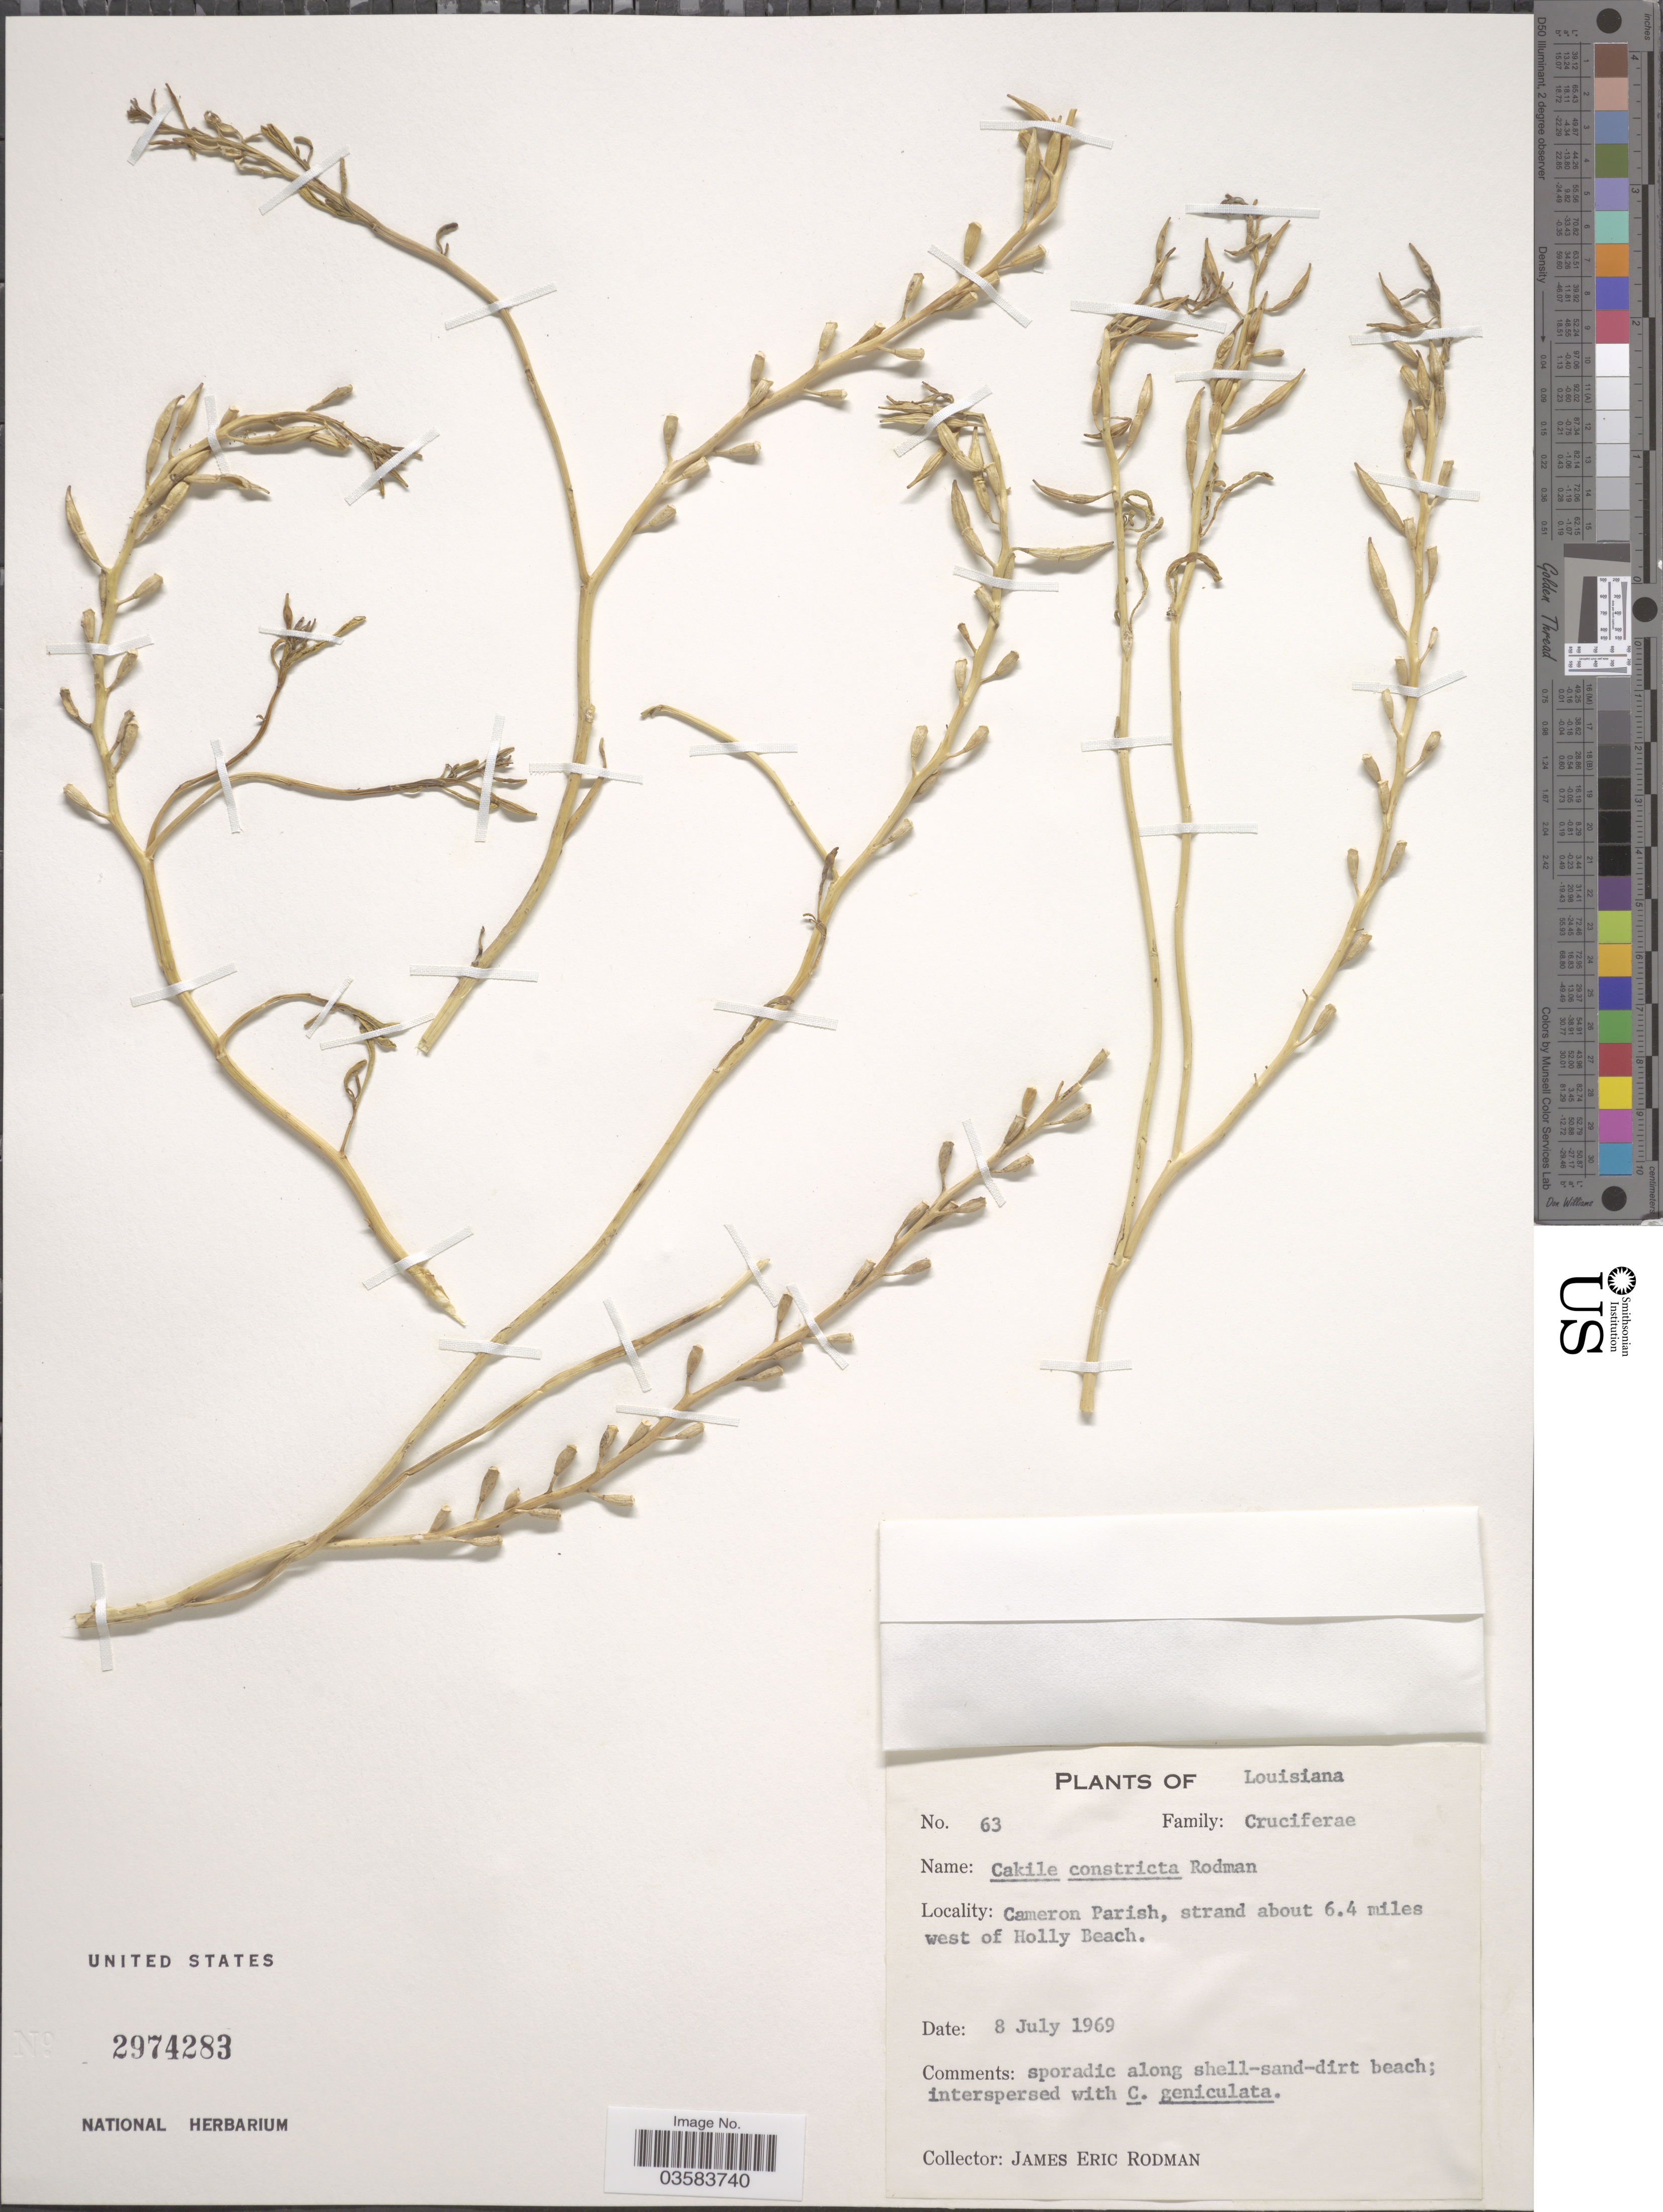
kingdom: Plantae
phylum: Tracheophyta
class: Magnoliopsida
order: Brassicales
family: Brassicaceae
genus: Cakile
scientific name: Cakile constricta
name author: Rodman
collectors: J. Rodman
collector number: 63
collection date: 1969-07-08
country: United States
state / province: Louisiana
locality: Cameron Parish, strand about 6.4 miles west of Holly Beach.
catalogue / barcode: US 2974283